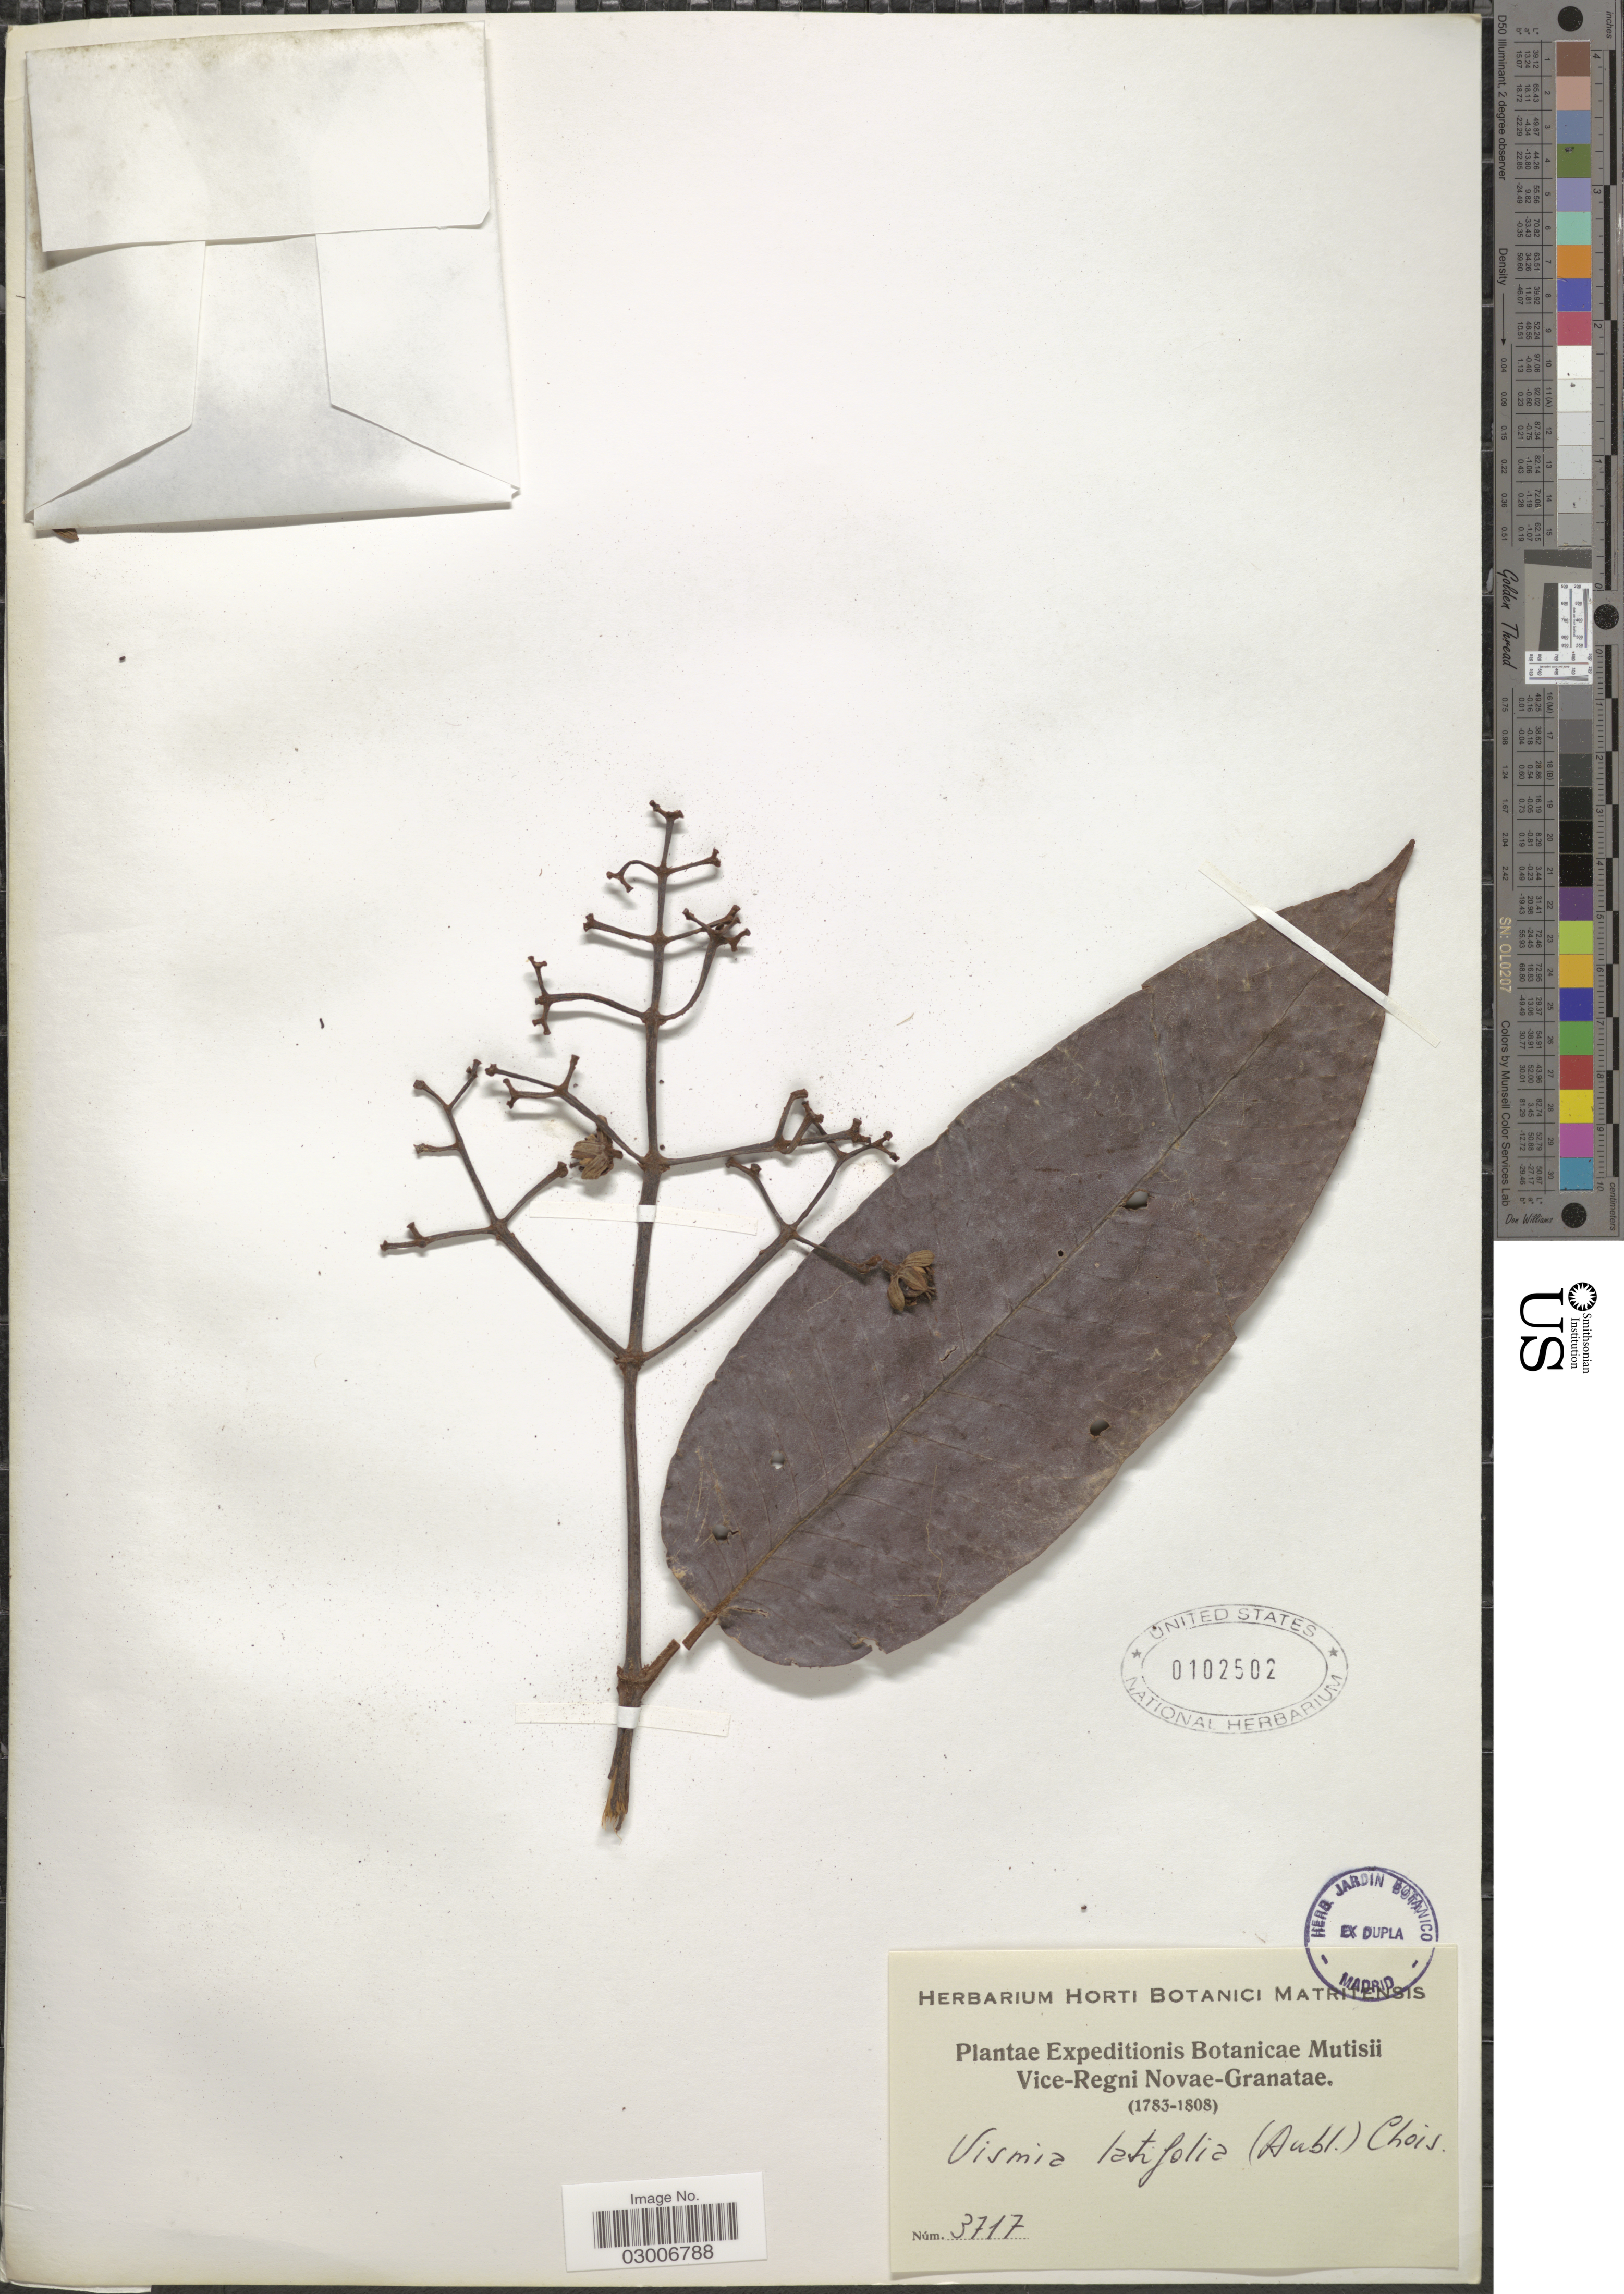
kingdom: Plantae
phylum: Tracheophyta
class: Magnoliopsida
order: Malpighiales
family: Hypericaceae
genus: Vismia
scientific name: Vismia latifolia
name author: (Aubl.) Choisy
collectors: Expeditions Botanicae Mutisii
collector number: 3717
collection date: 1783/1808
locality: Vice-Regni Novae-Granatae.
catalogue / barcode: US 102502